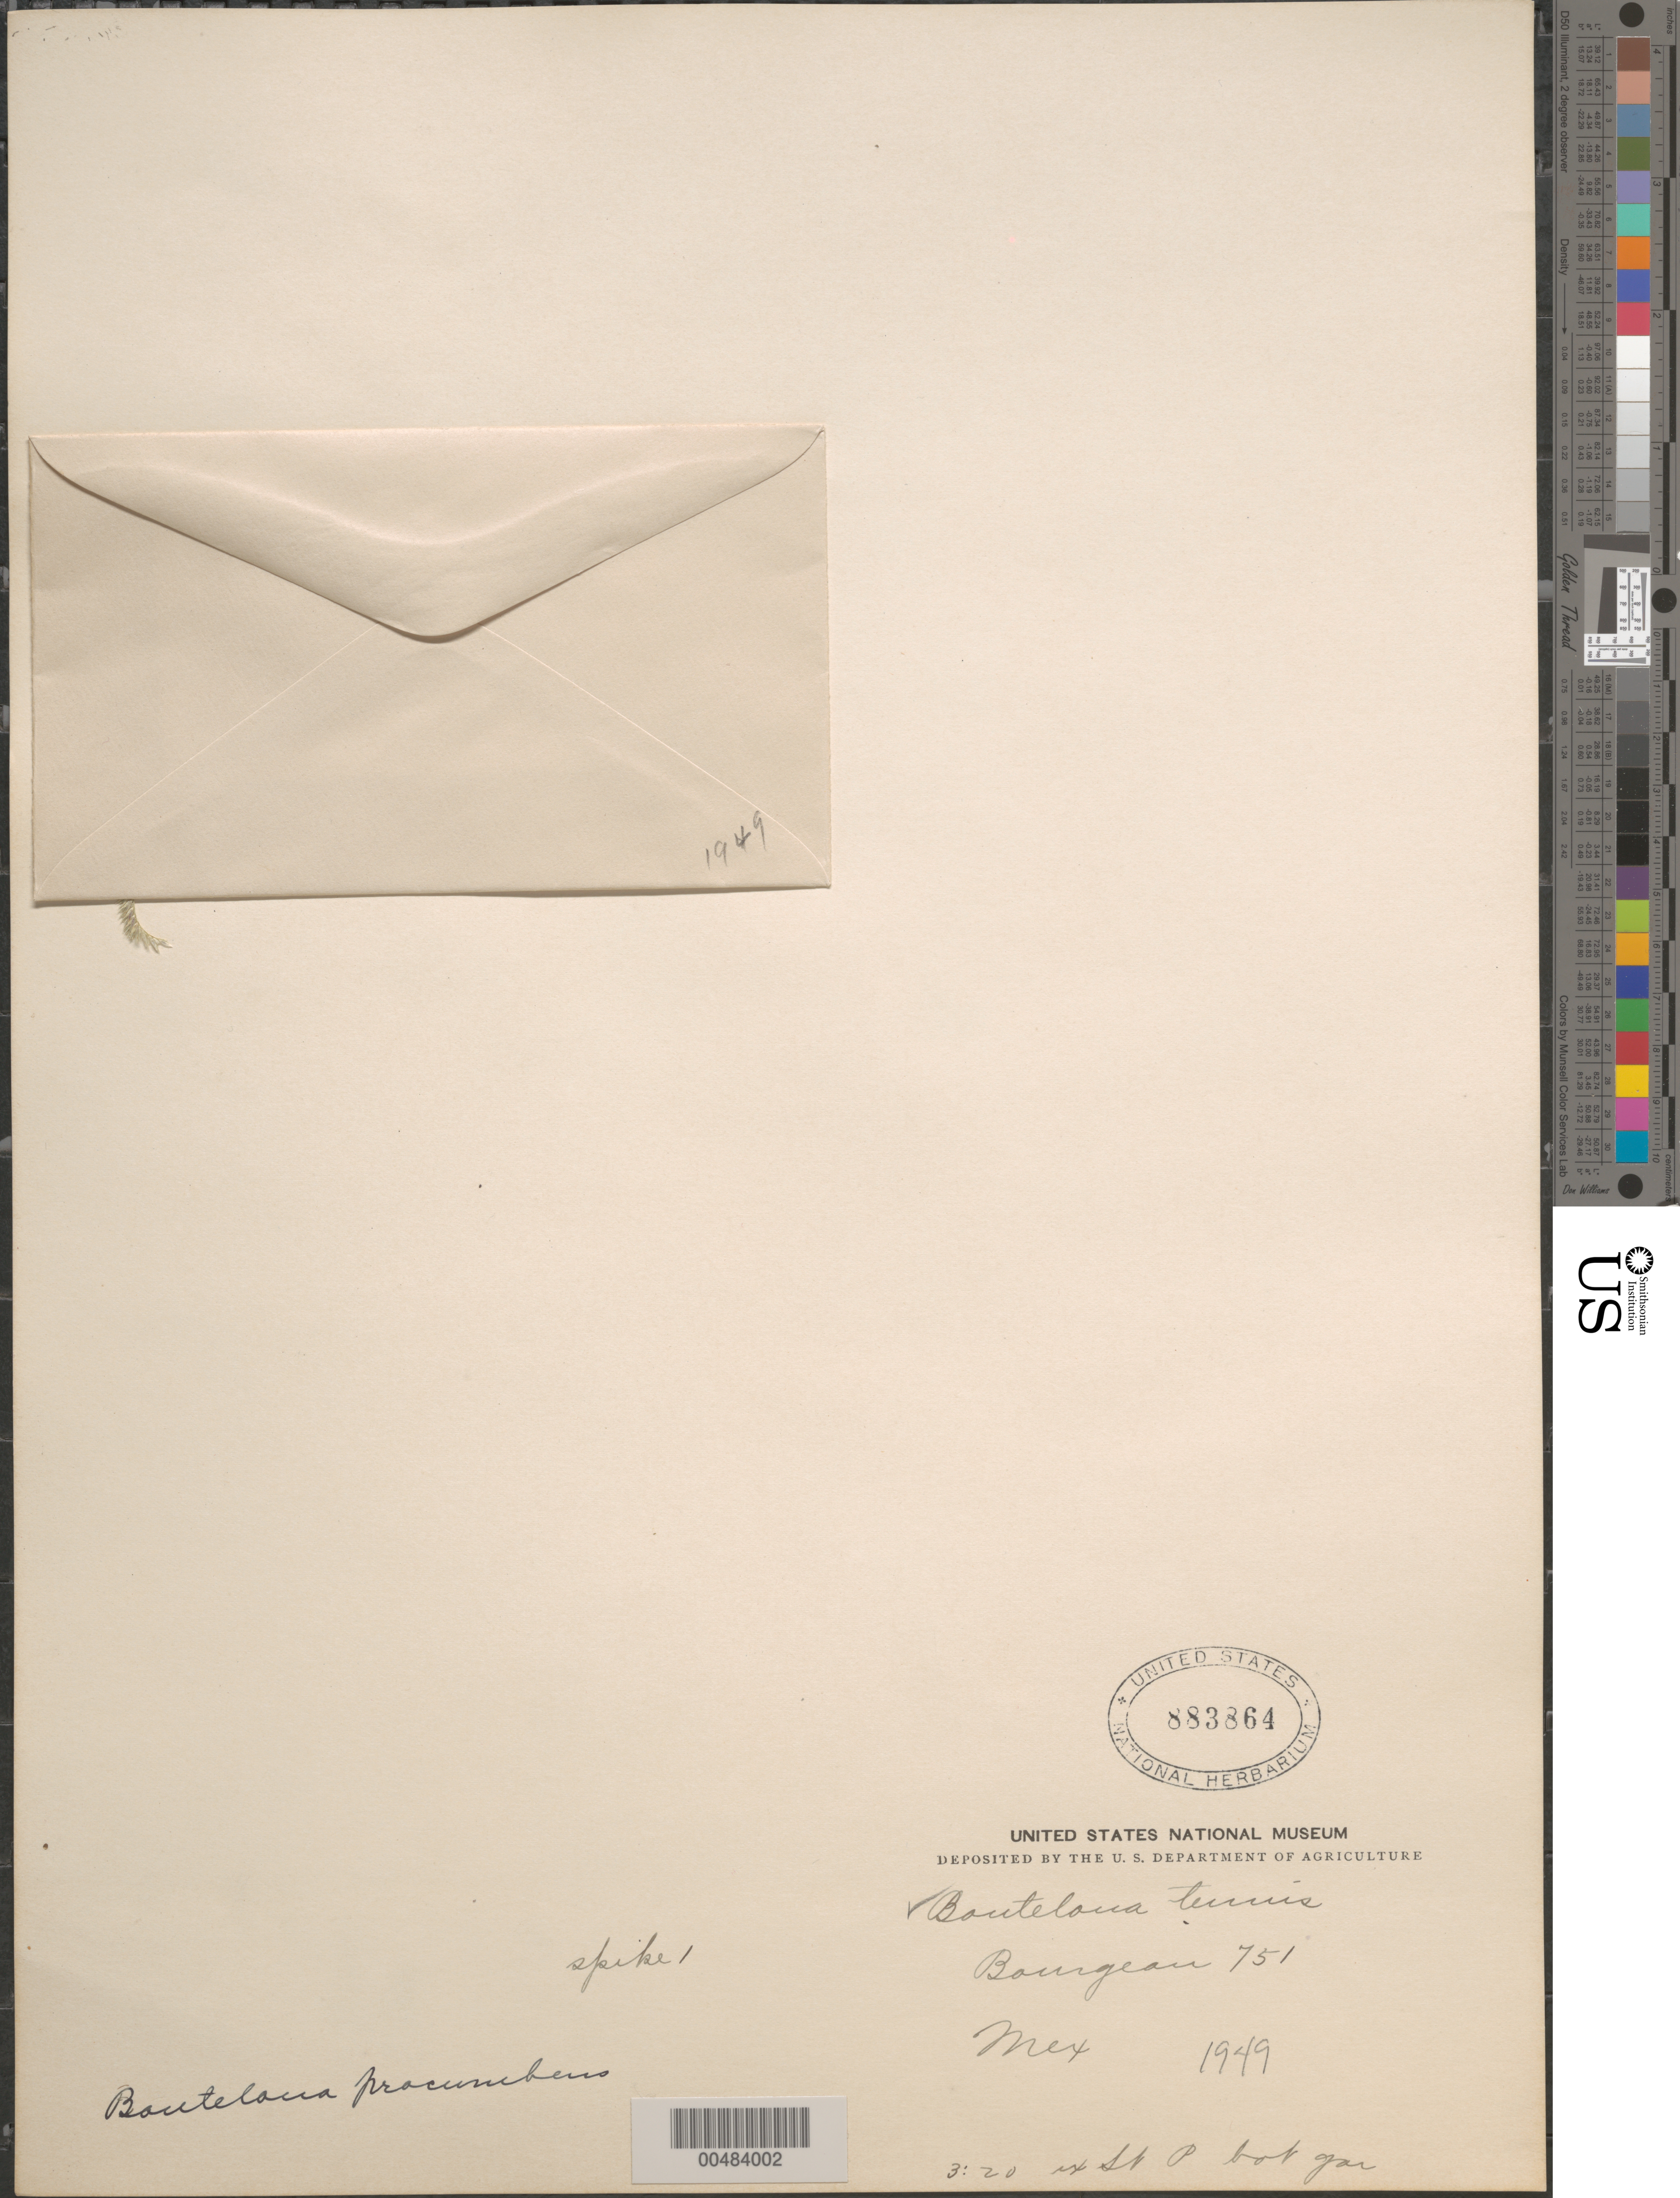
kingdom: Plantae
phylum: Tracheophyta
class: Liliopsida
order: Poales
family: Poaceae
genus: Bouteloua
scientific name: Bouteloua simplex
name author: Lag.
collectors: E. Bourgeau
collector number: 751/1949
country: Mexico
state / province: Jalisco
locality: San Ramon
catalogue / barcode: US 883864